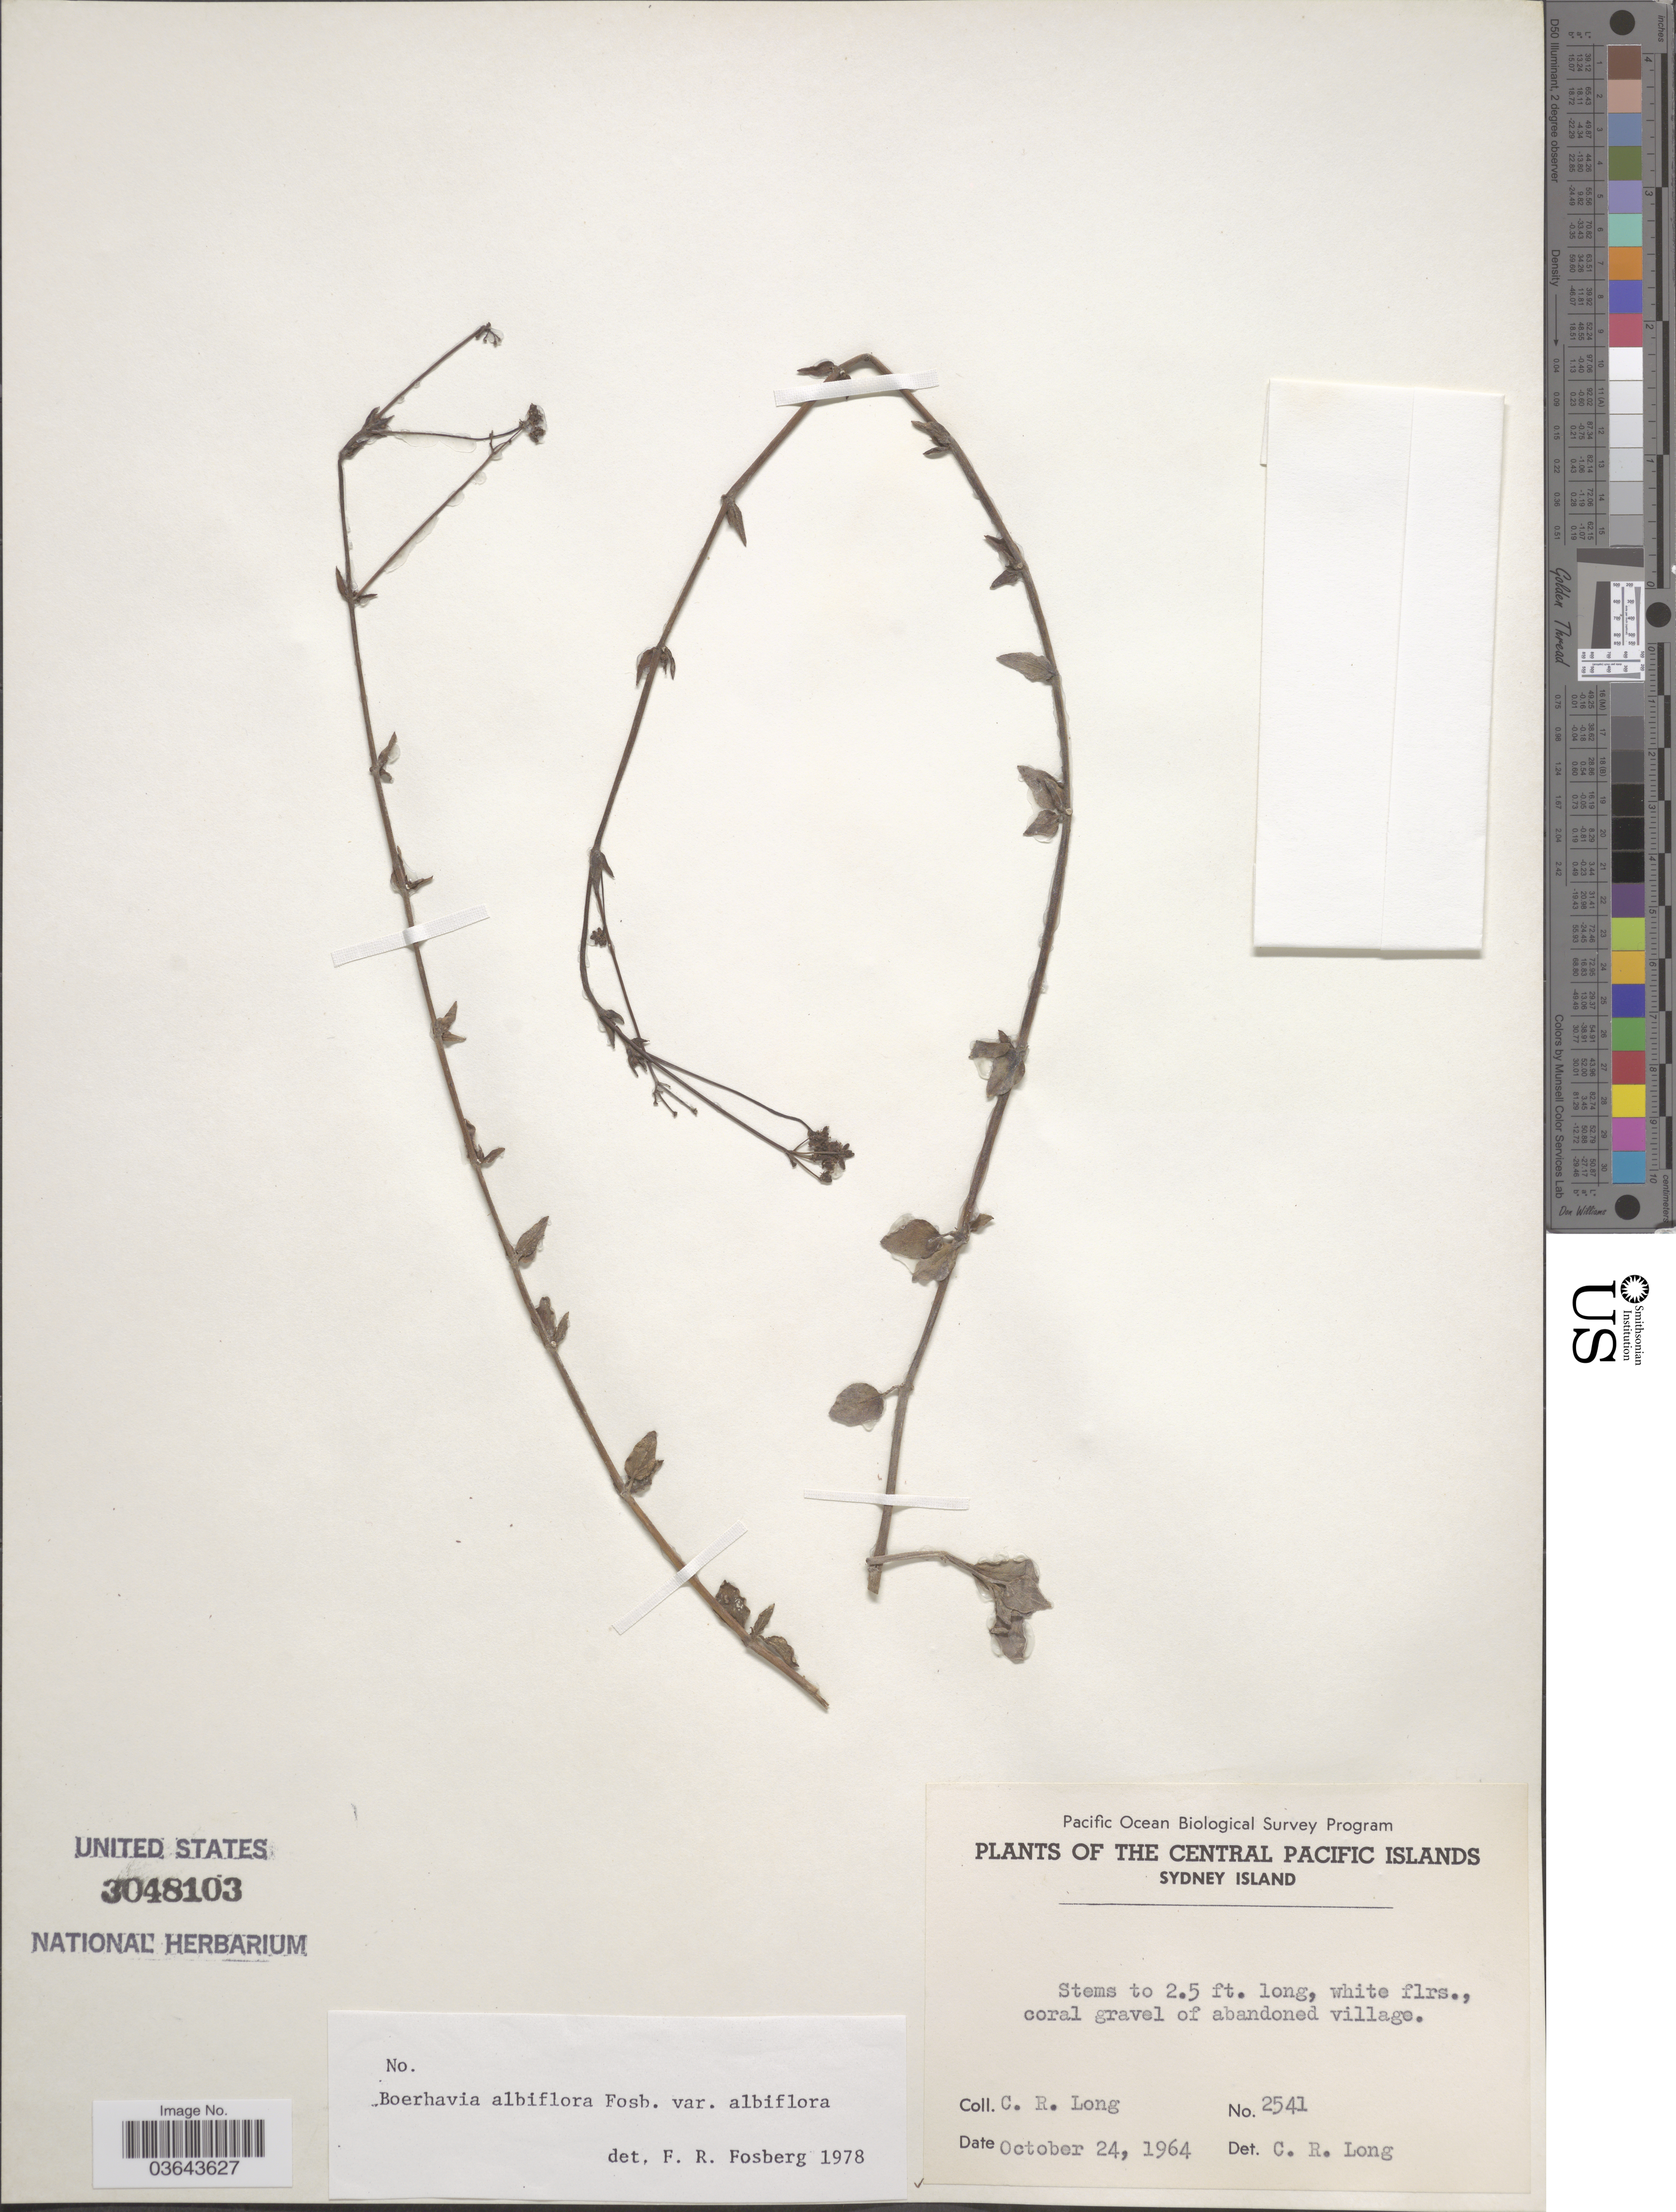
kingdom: Plantae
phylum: Tracheophyta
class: Magnoliopsida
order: Caryophyllales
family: Nyctaginaceae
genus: Boerhavia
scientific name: Boerhavia albiflora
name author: Fosberg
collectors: C. R. Long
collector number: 2541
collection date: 1964-10-24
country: Kiribati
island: Manra [Sydney] Island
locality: The Central Pacific Islands. Sydney Island.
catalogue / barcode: US 3048103